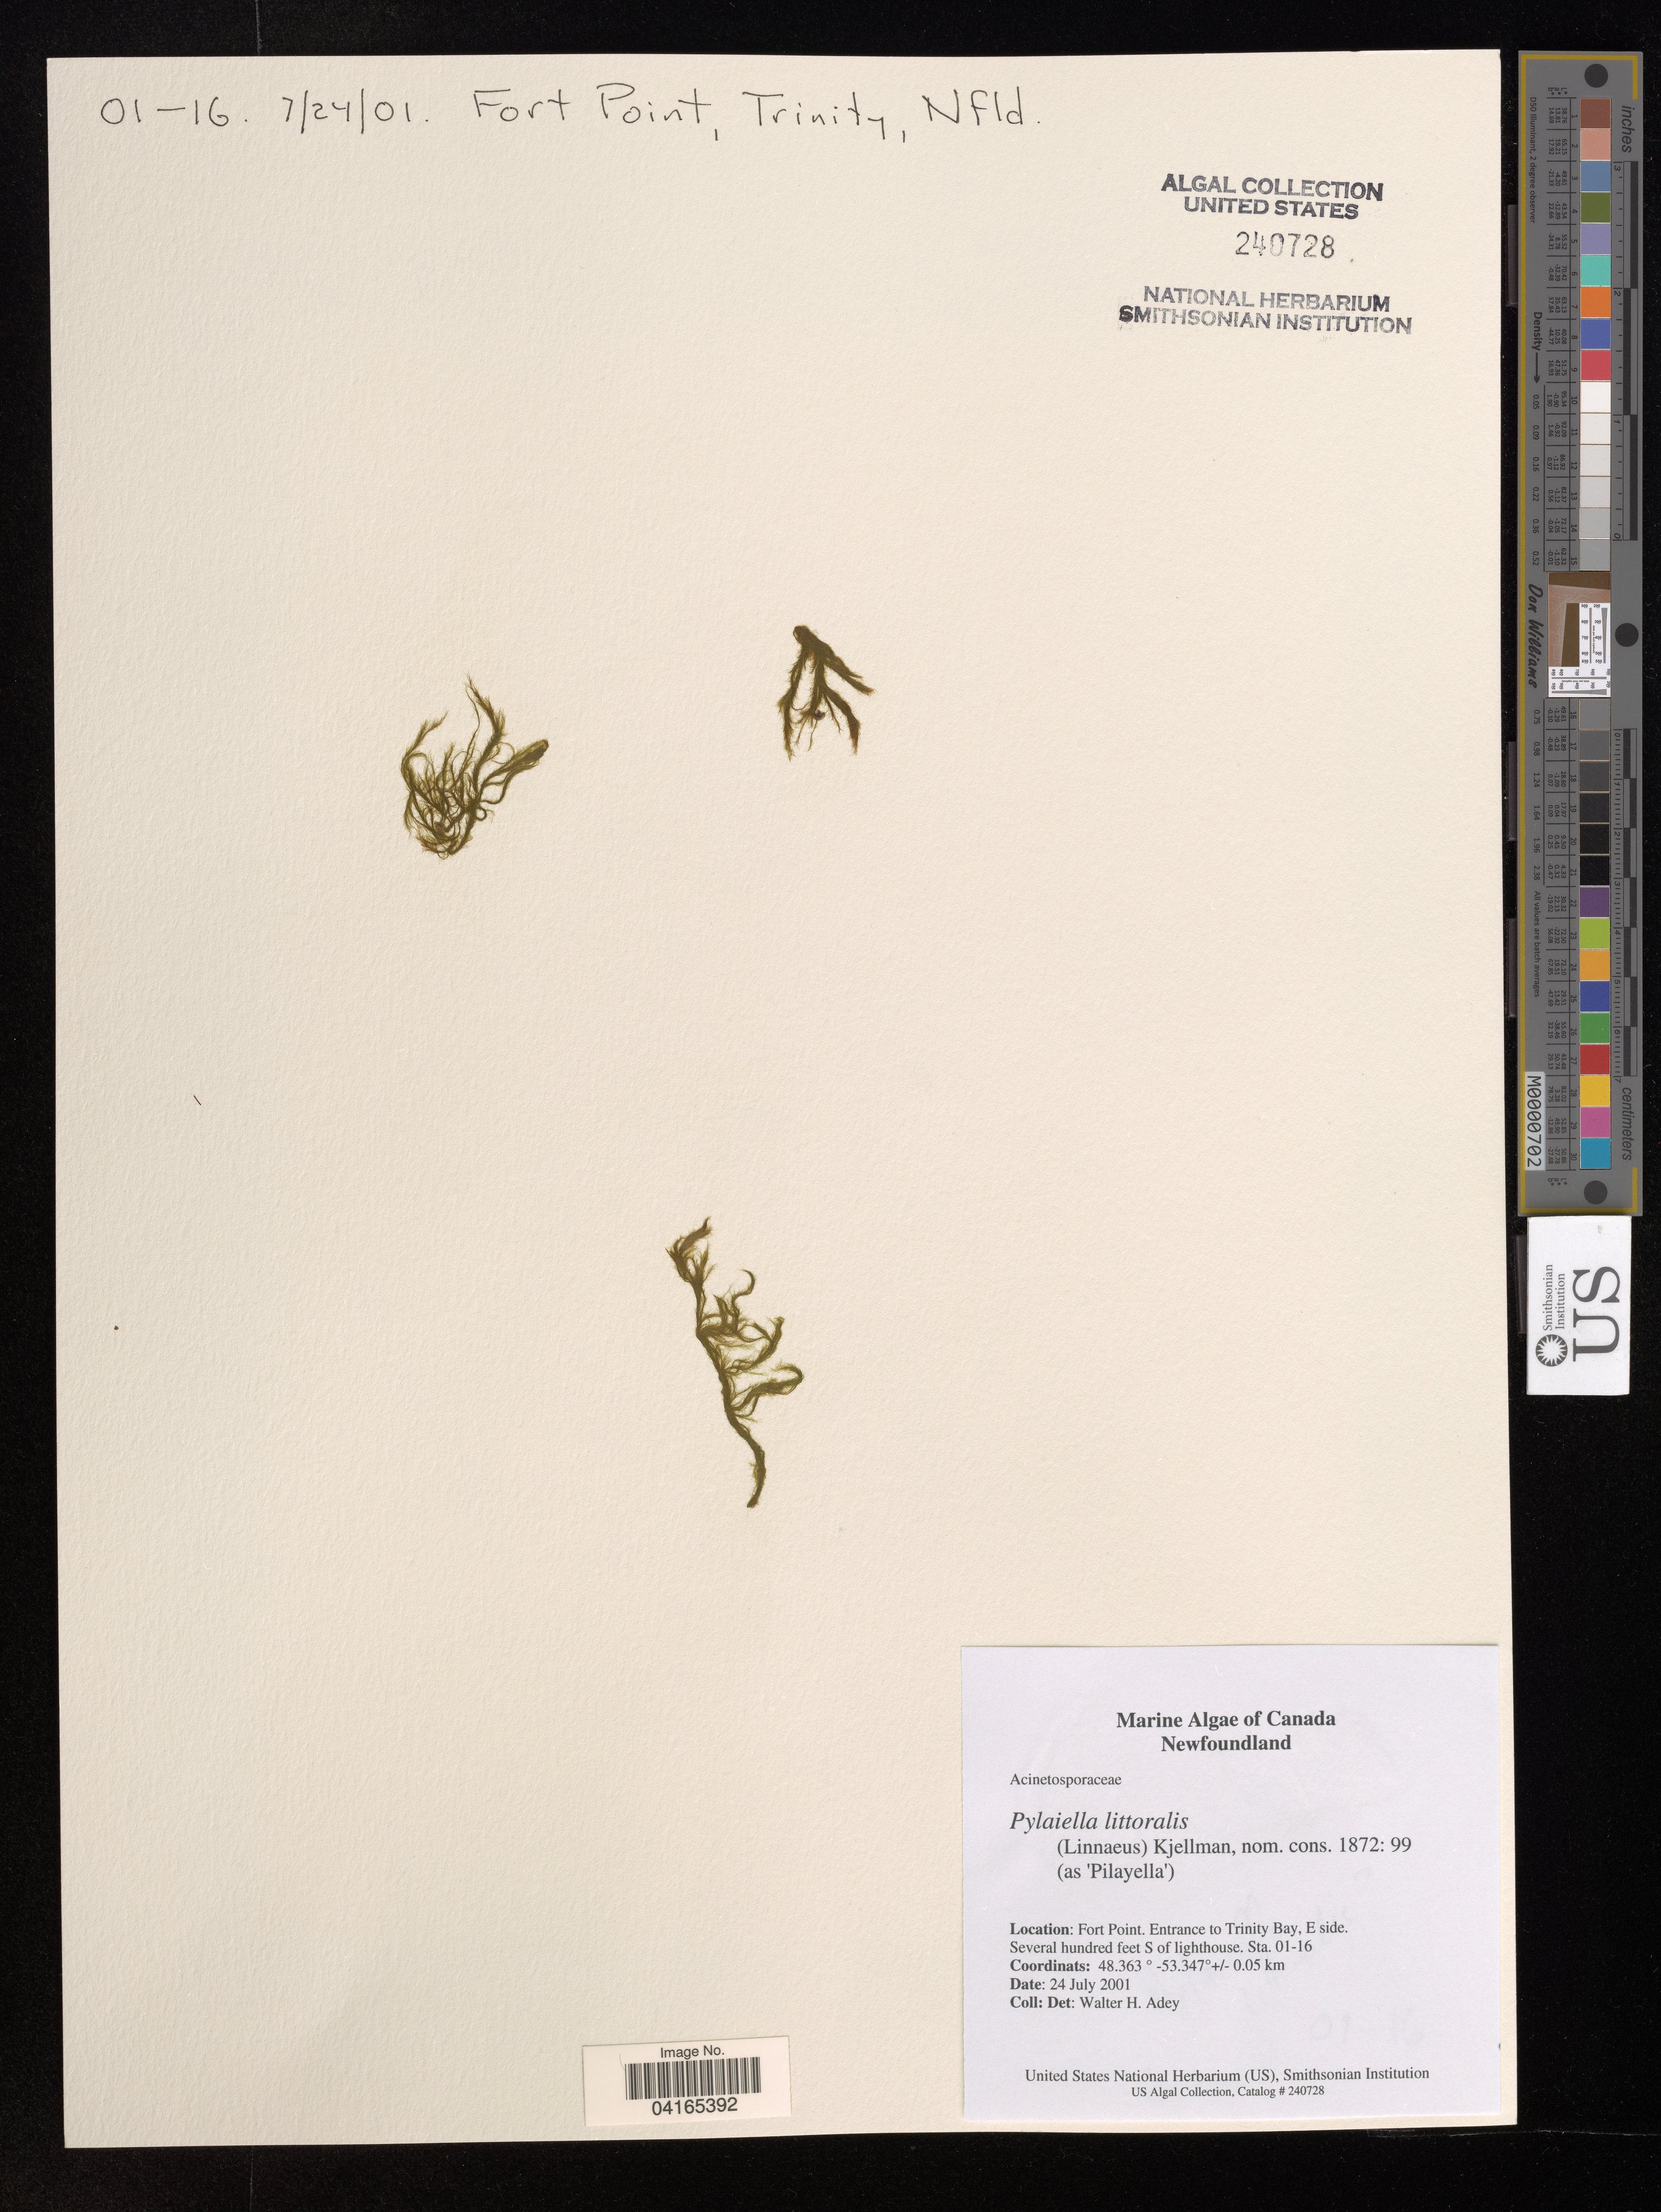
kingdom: Chromista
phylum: Ochrophyta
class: Phaeophyceae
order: Ectocarpales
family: Acinetosporaceae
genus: Pylaiella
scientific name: Pylaiella littoralis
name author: (L.) Kjellman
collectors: W. H. Adey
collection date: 2001-07-24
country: Canada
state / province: Newfoundland and Labrador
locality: Fort Point, entrance to Trinity Bay, E side. Several hundred feet S of lighthouse. Sta. 01-16.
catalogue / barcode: US 240728